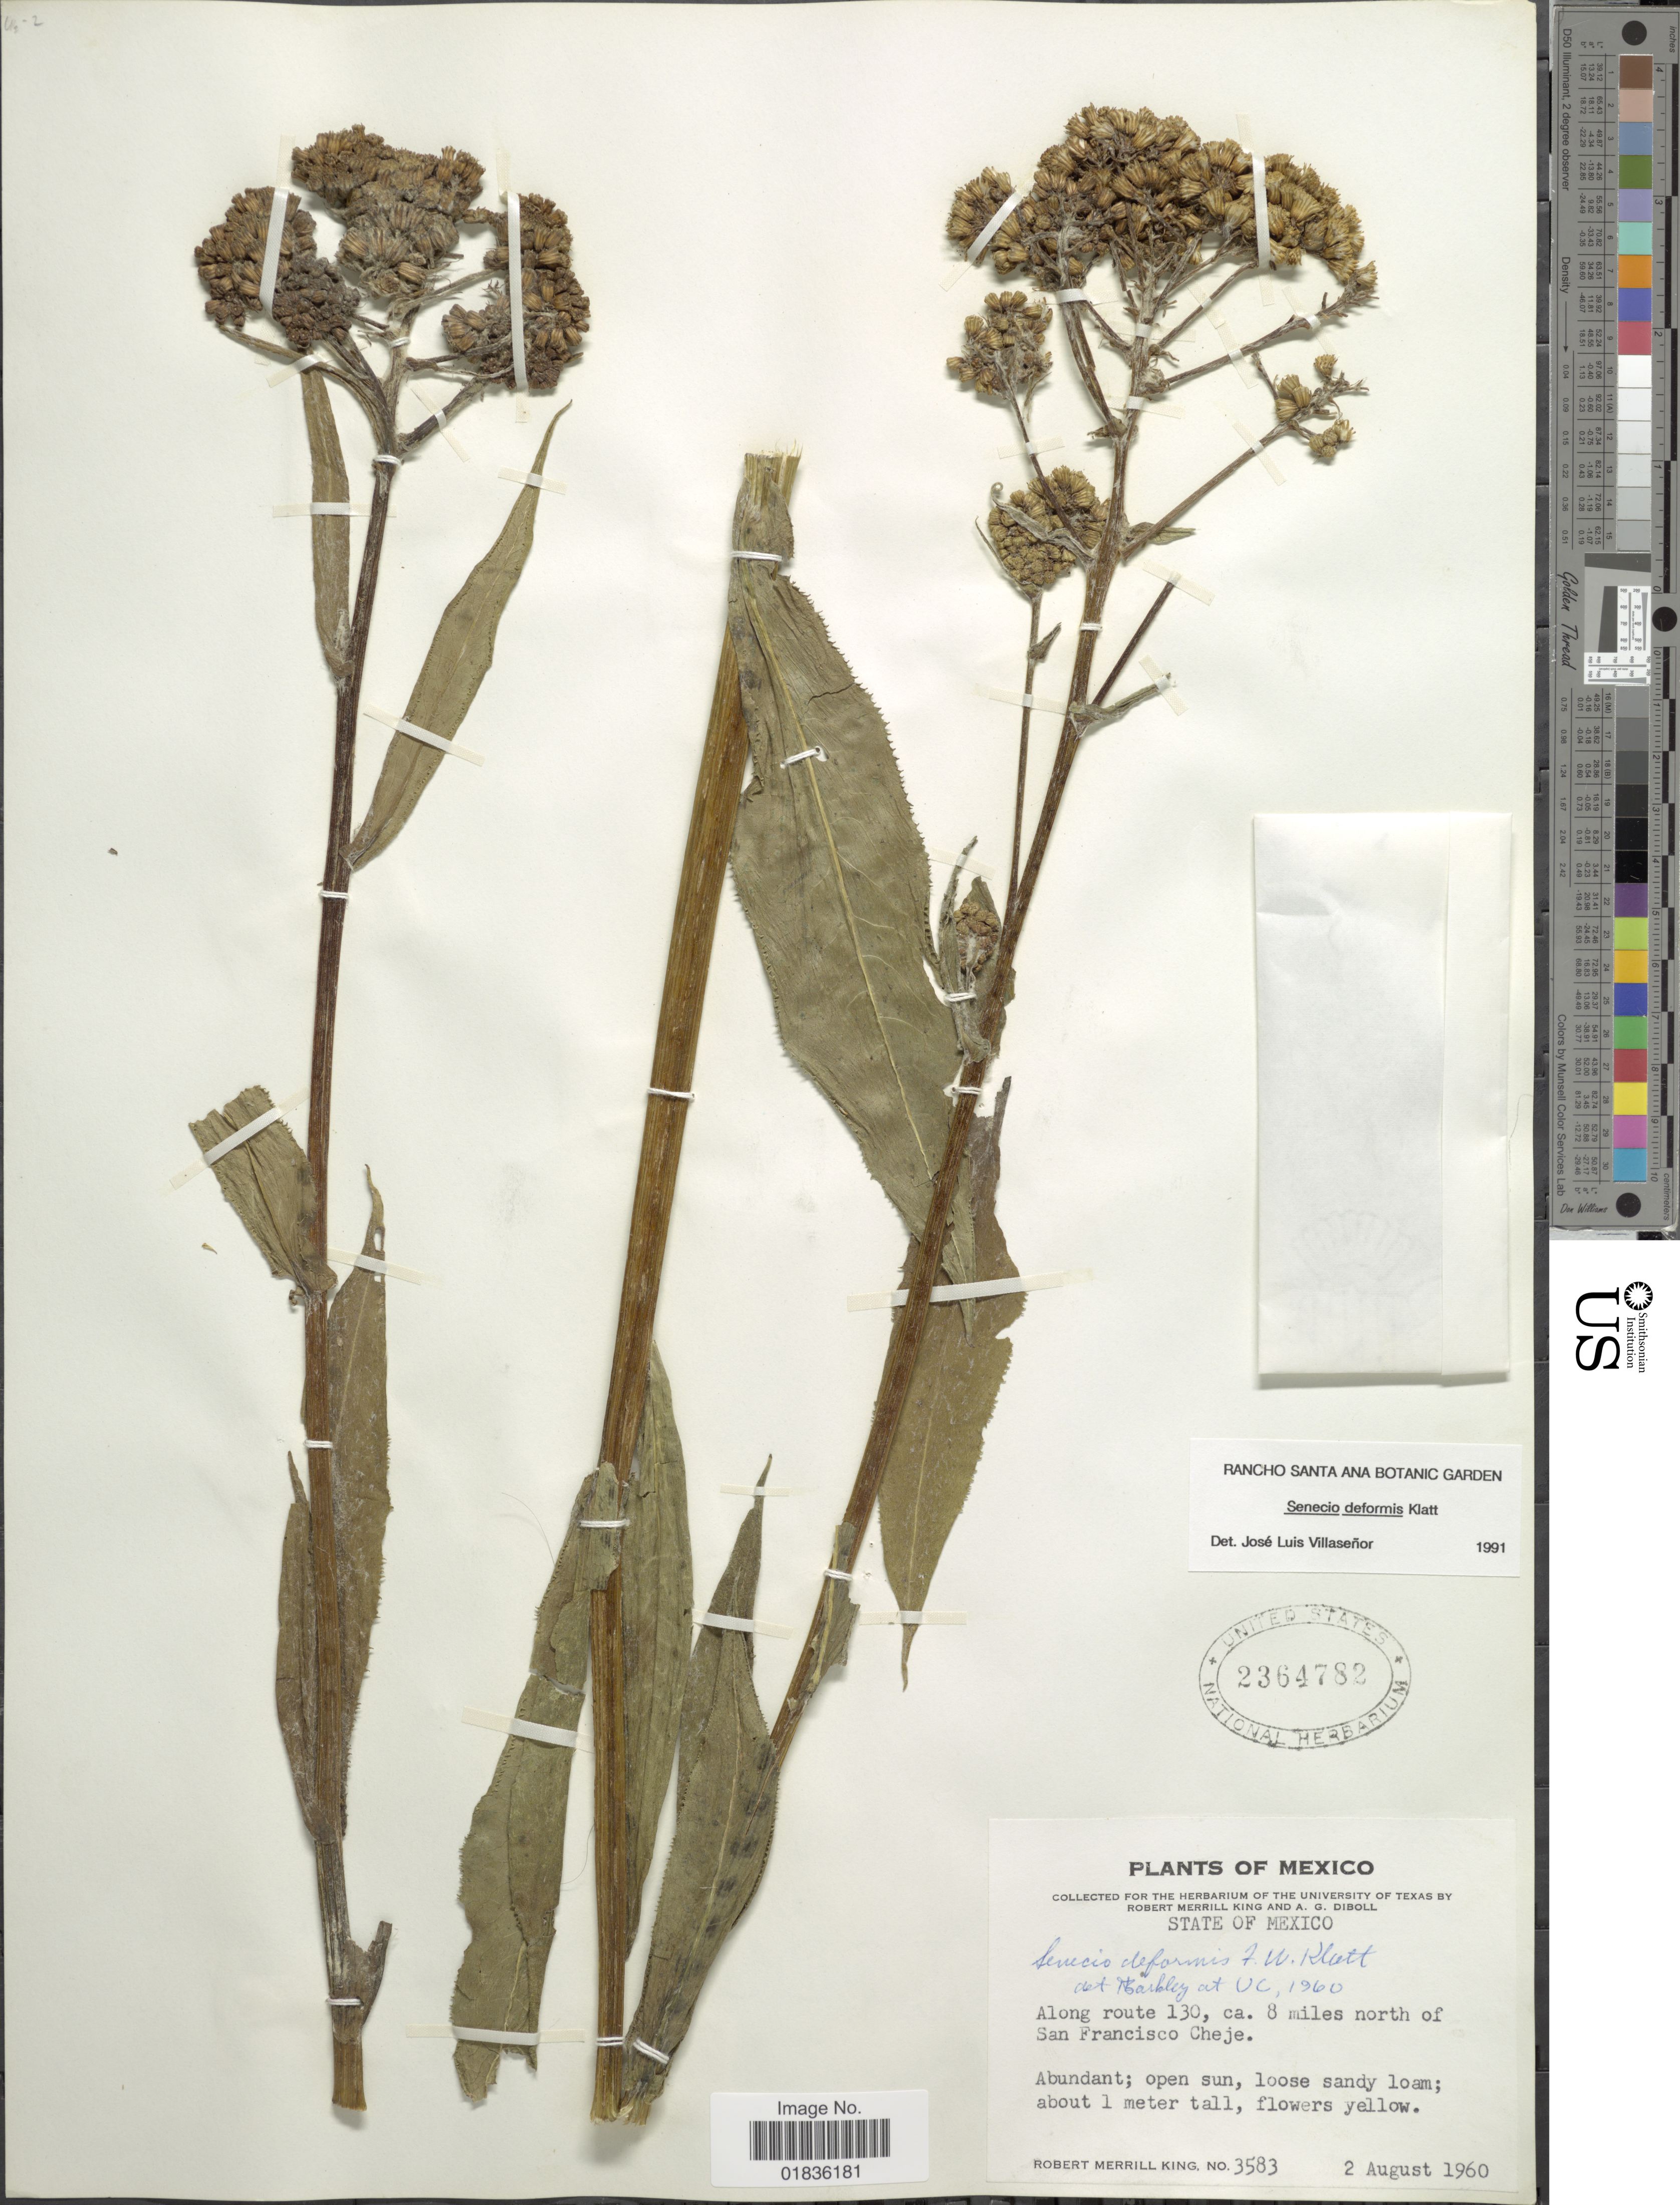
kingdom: Plantae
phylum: Tracheophyta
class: Magnoliopsida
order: Asterales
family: Asteraceae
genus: Senecio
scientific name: Senecio deformis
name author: Klatt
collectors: R. M. King & A. Diboll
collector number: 3583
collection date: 1960-08-02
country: Mexico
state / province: México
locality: Along route 130, ca. 8 miles north of San Francisco Cheje.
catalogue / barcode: US 2364782